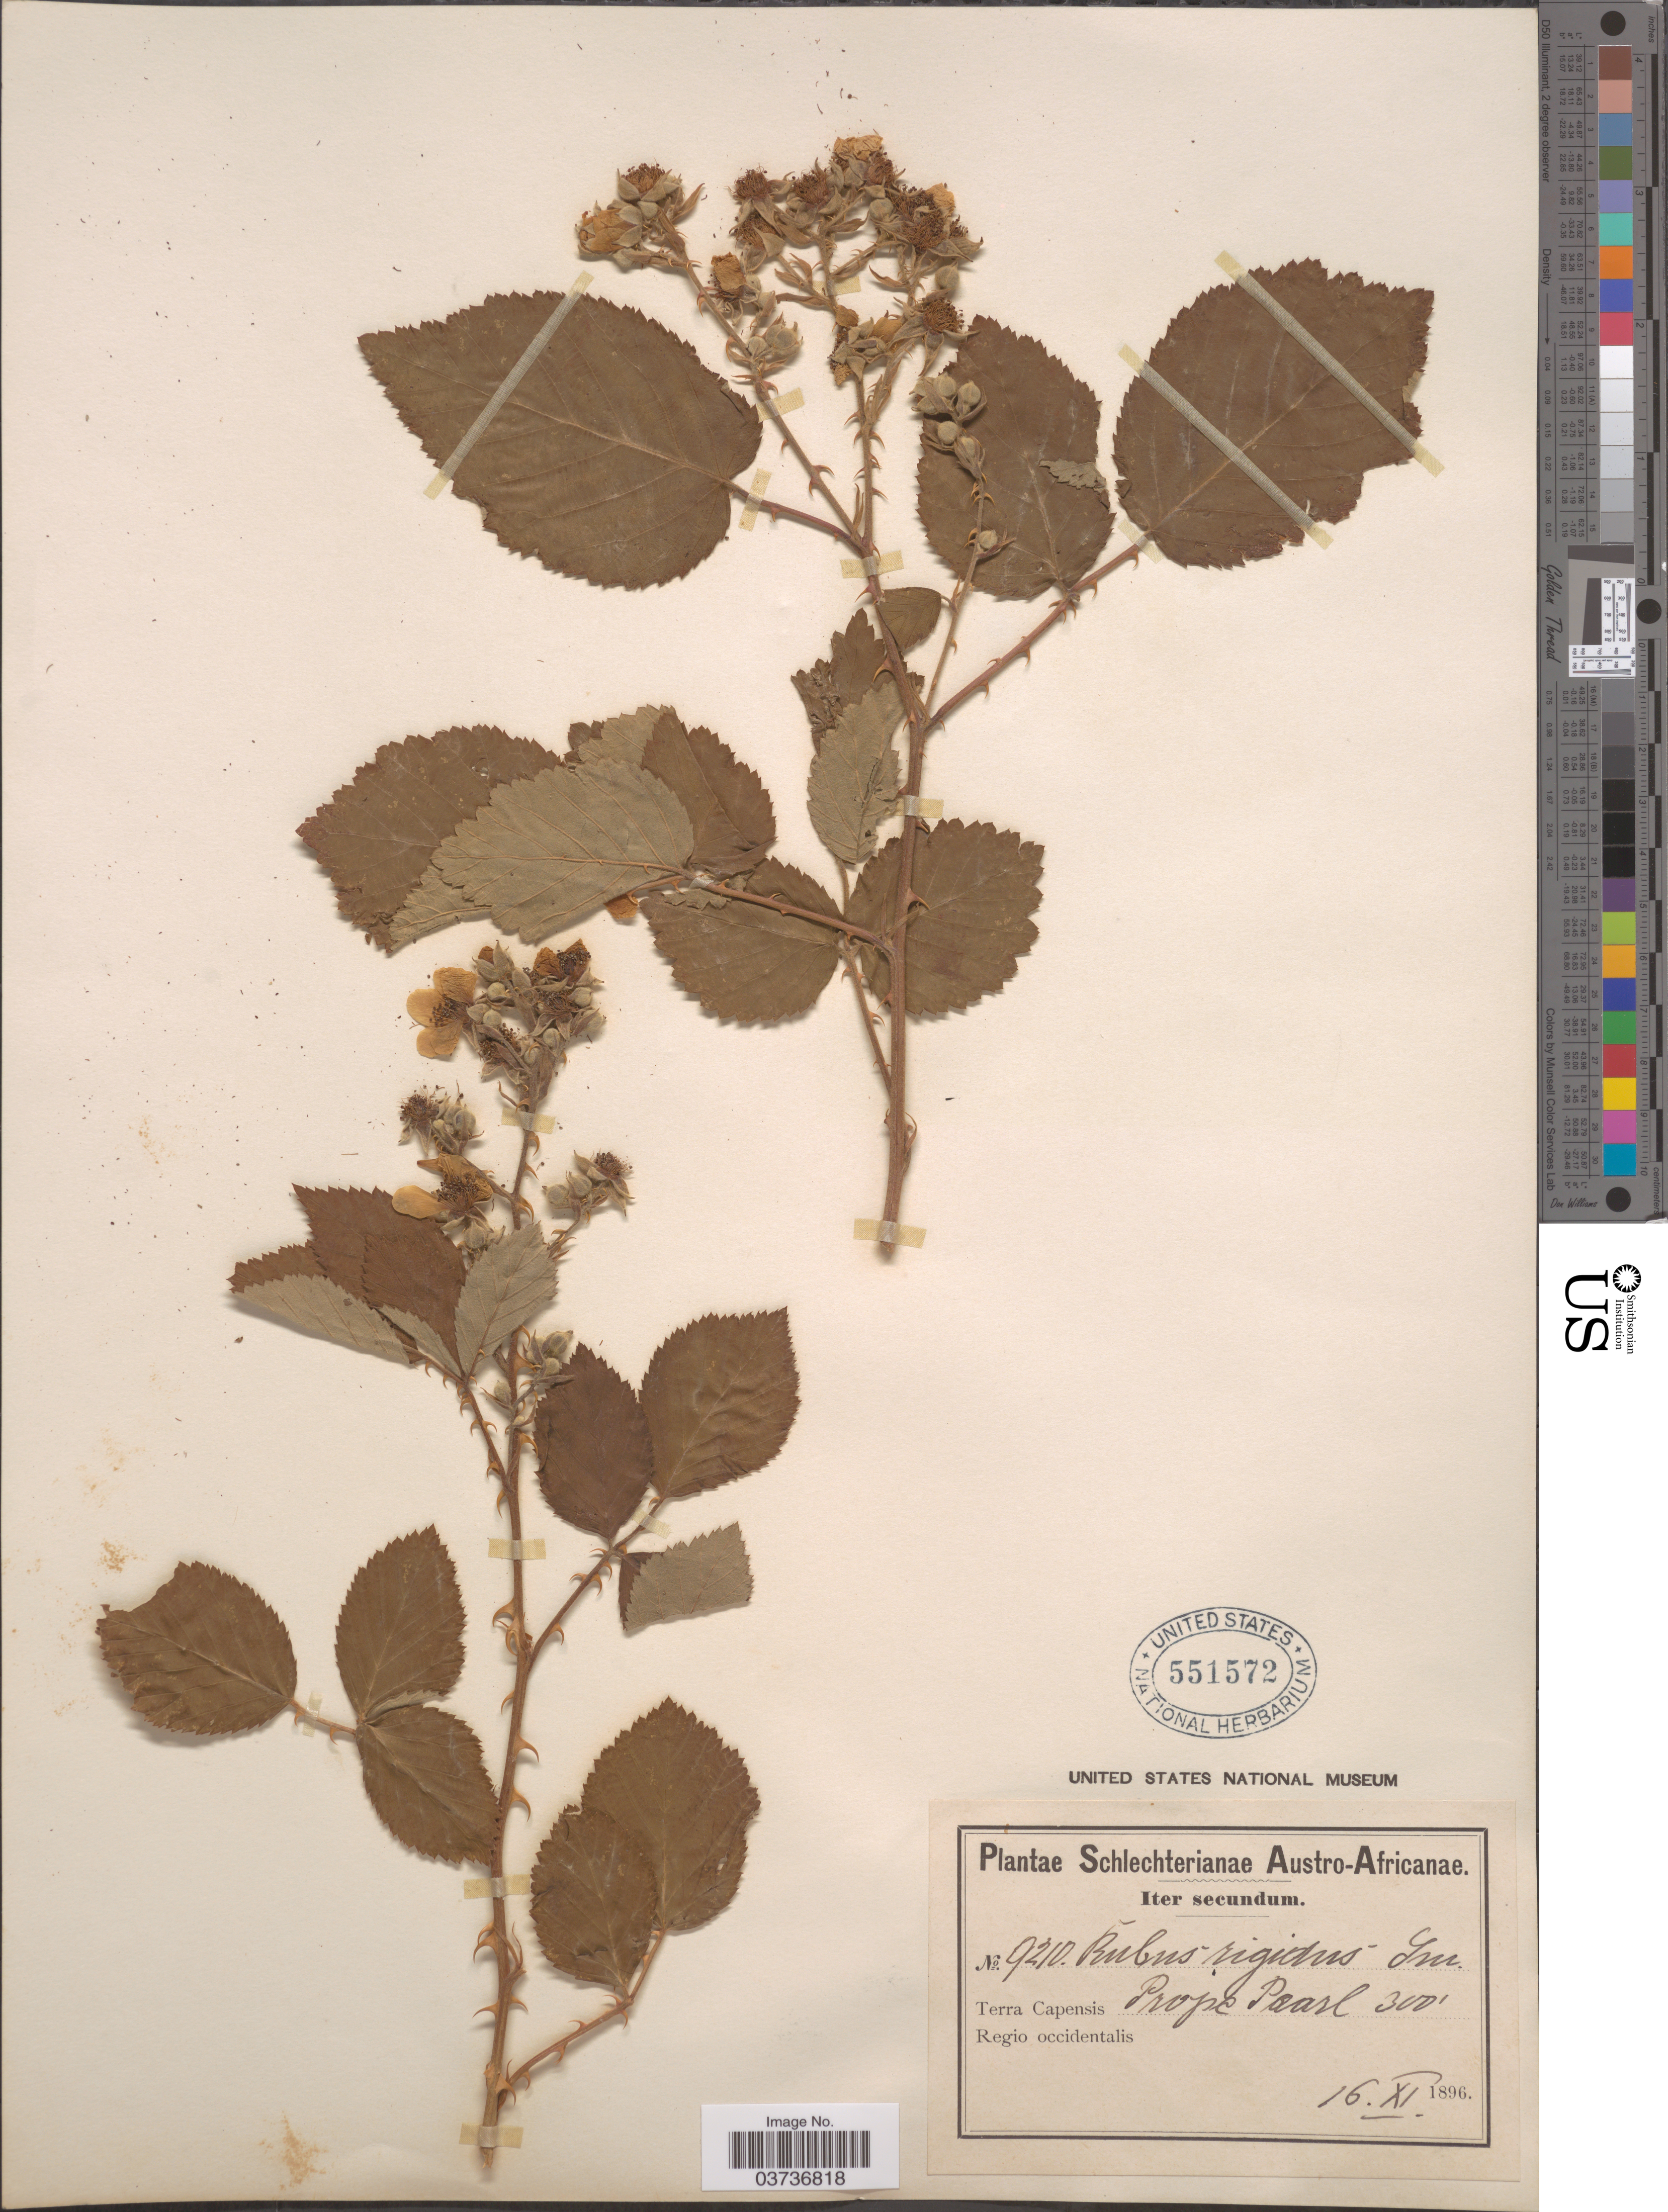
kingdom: Plantae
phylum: Tracheophyta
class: Magnoliopsida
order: Rosales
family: Rosaceae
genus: Rubus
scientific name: Rubus rigidus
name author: Sm.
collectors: Schlechter, --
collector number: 9210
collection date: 1896-11-16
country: South Africa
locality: Austro-Africanae. Terra Capensis Prope Paarl. Regio occidentalis.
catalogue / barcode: US 551572